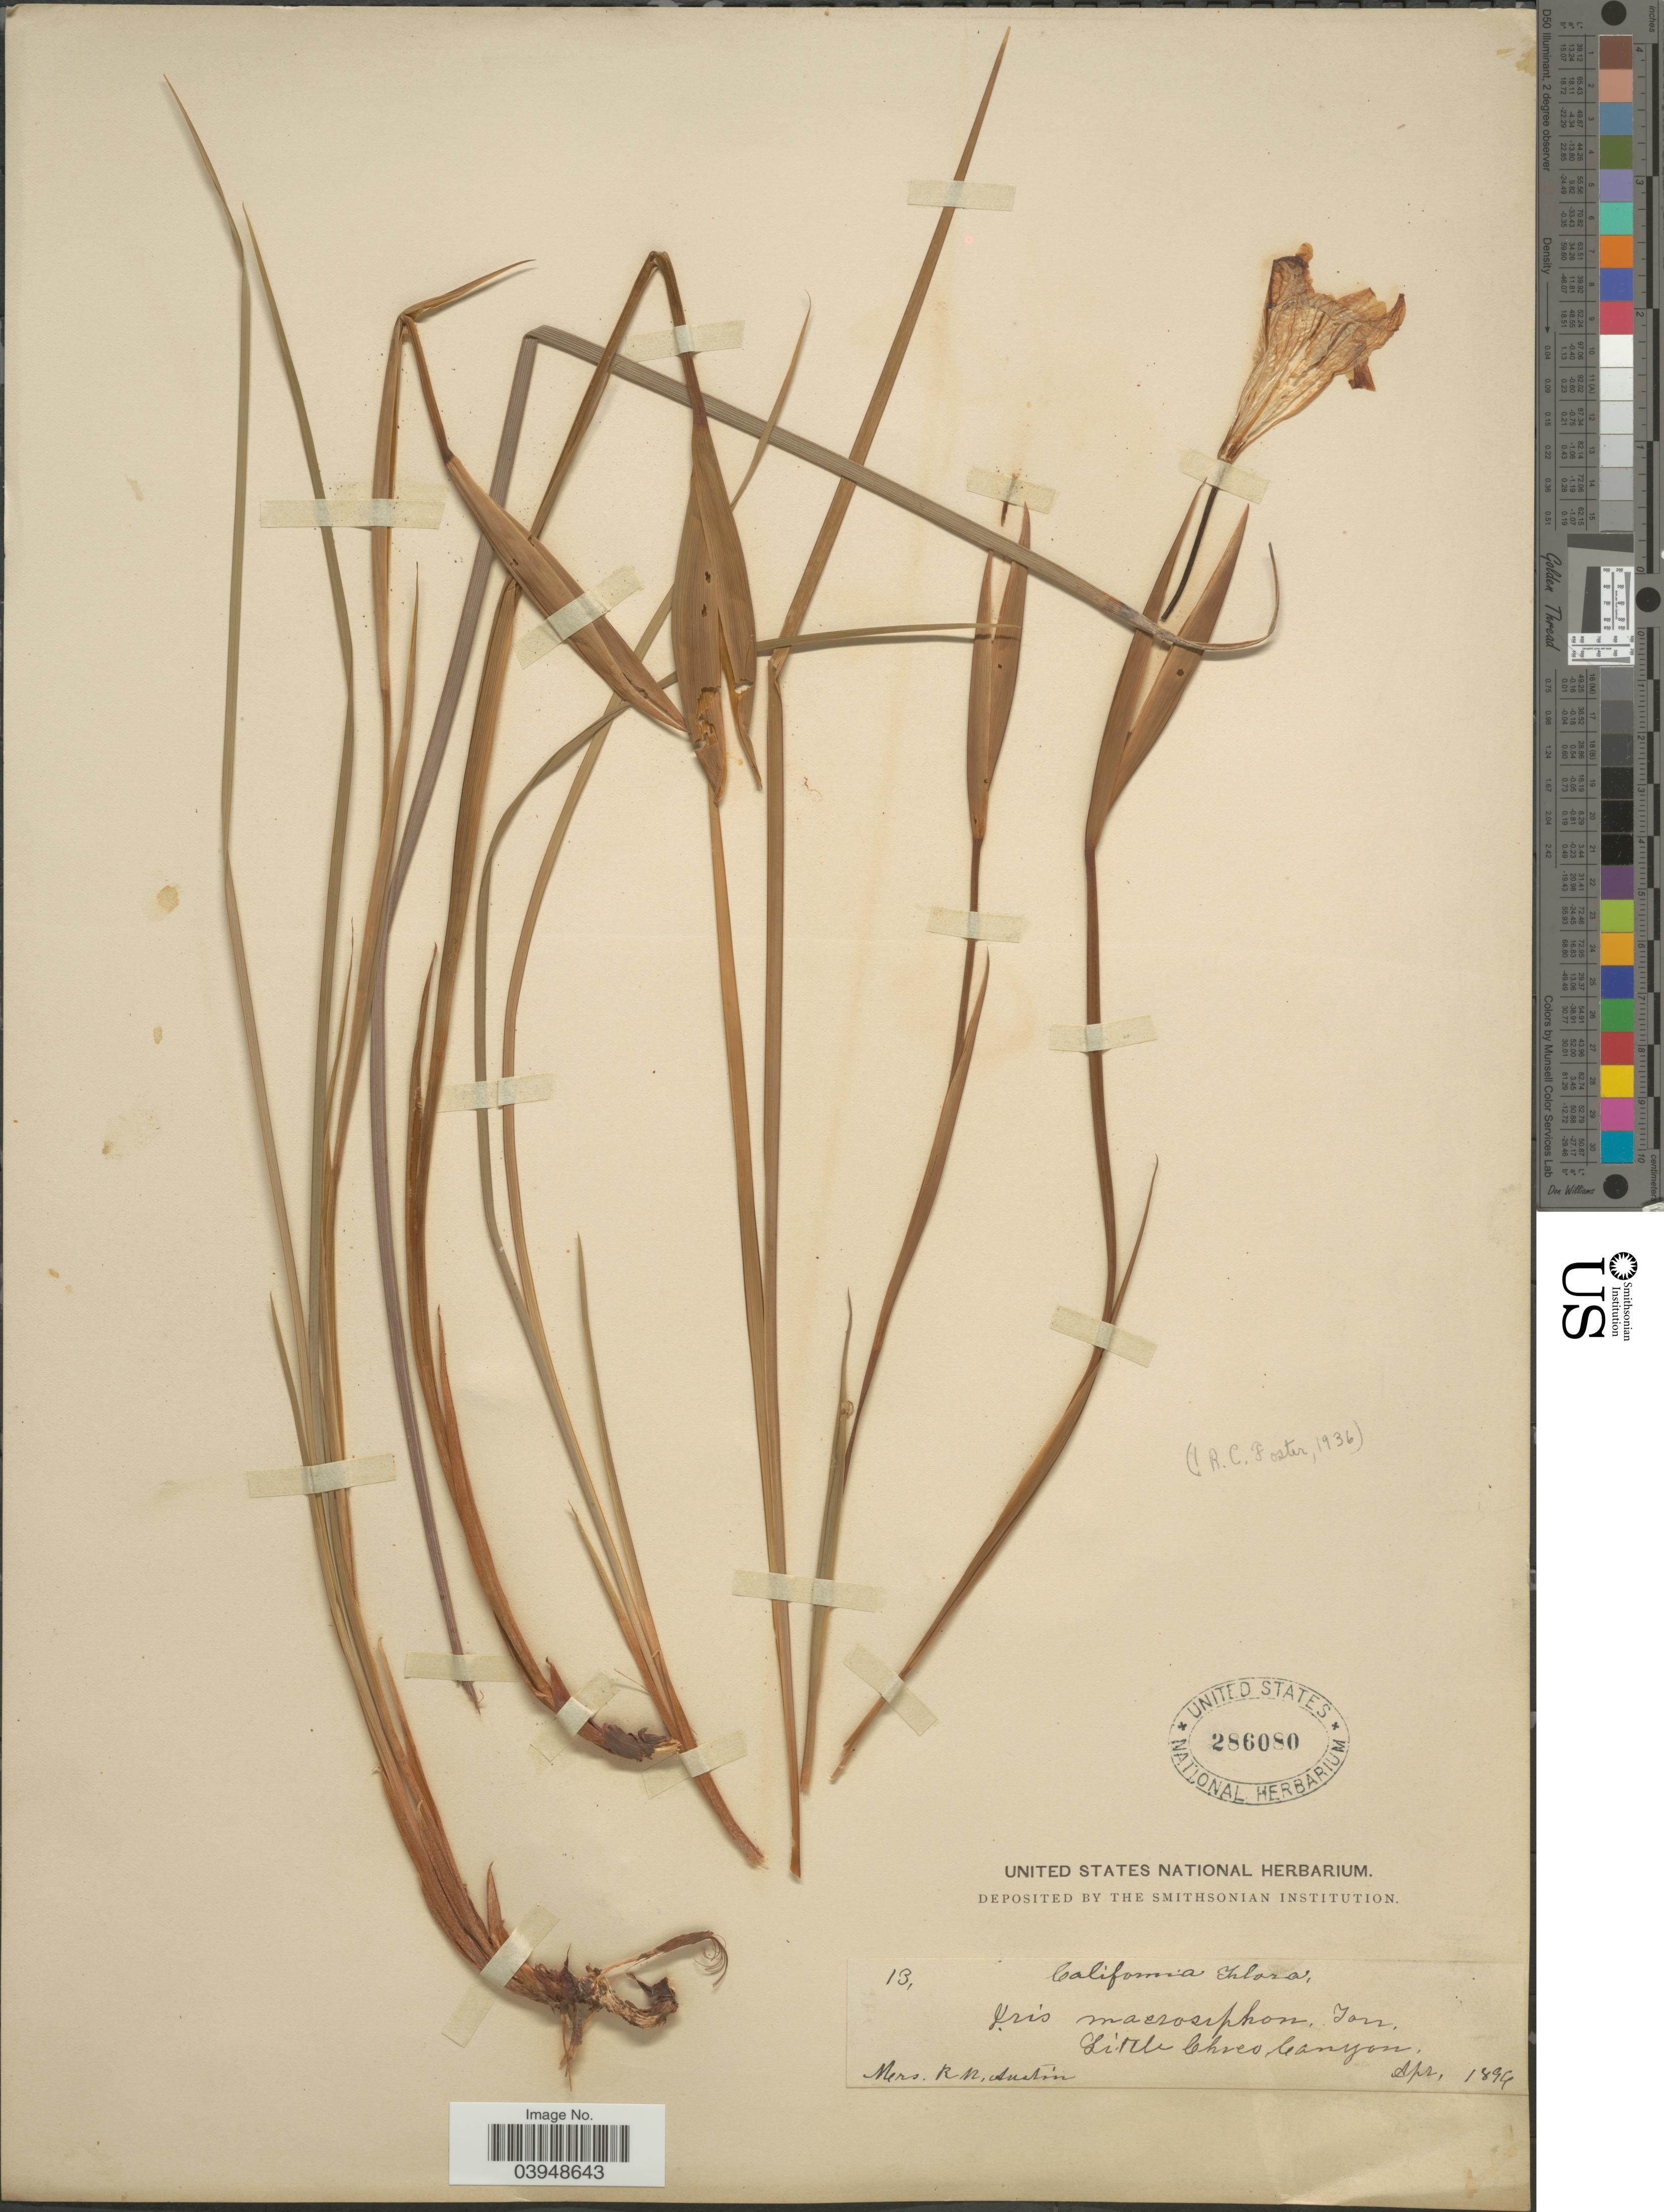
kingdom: Plantae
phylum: Tracheophyta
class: Liliopsida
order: Asparagales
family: Iridaceae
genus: Iris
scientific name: Iris macrosiphon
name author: Torr.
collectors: R. Austin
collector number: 13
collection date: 1894-04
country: United States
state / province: California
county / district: Butte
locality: Little Chico Canyon.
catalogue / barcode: US 286080